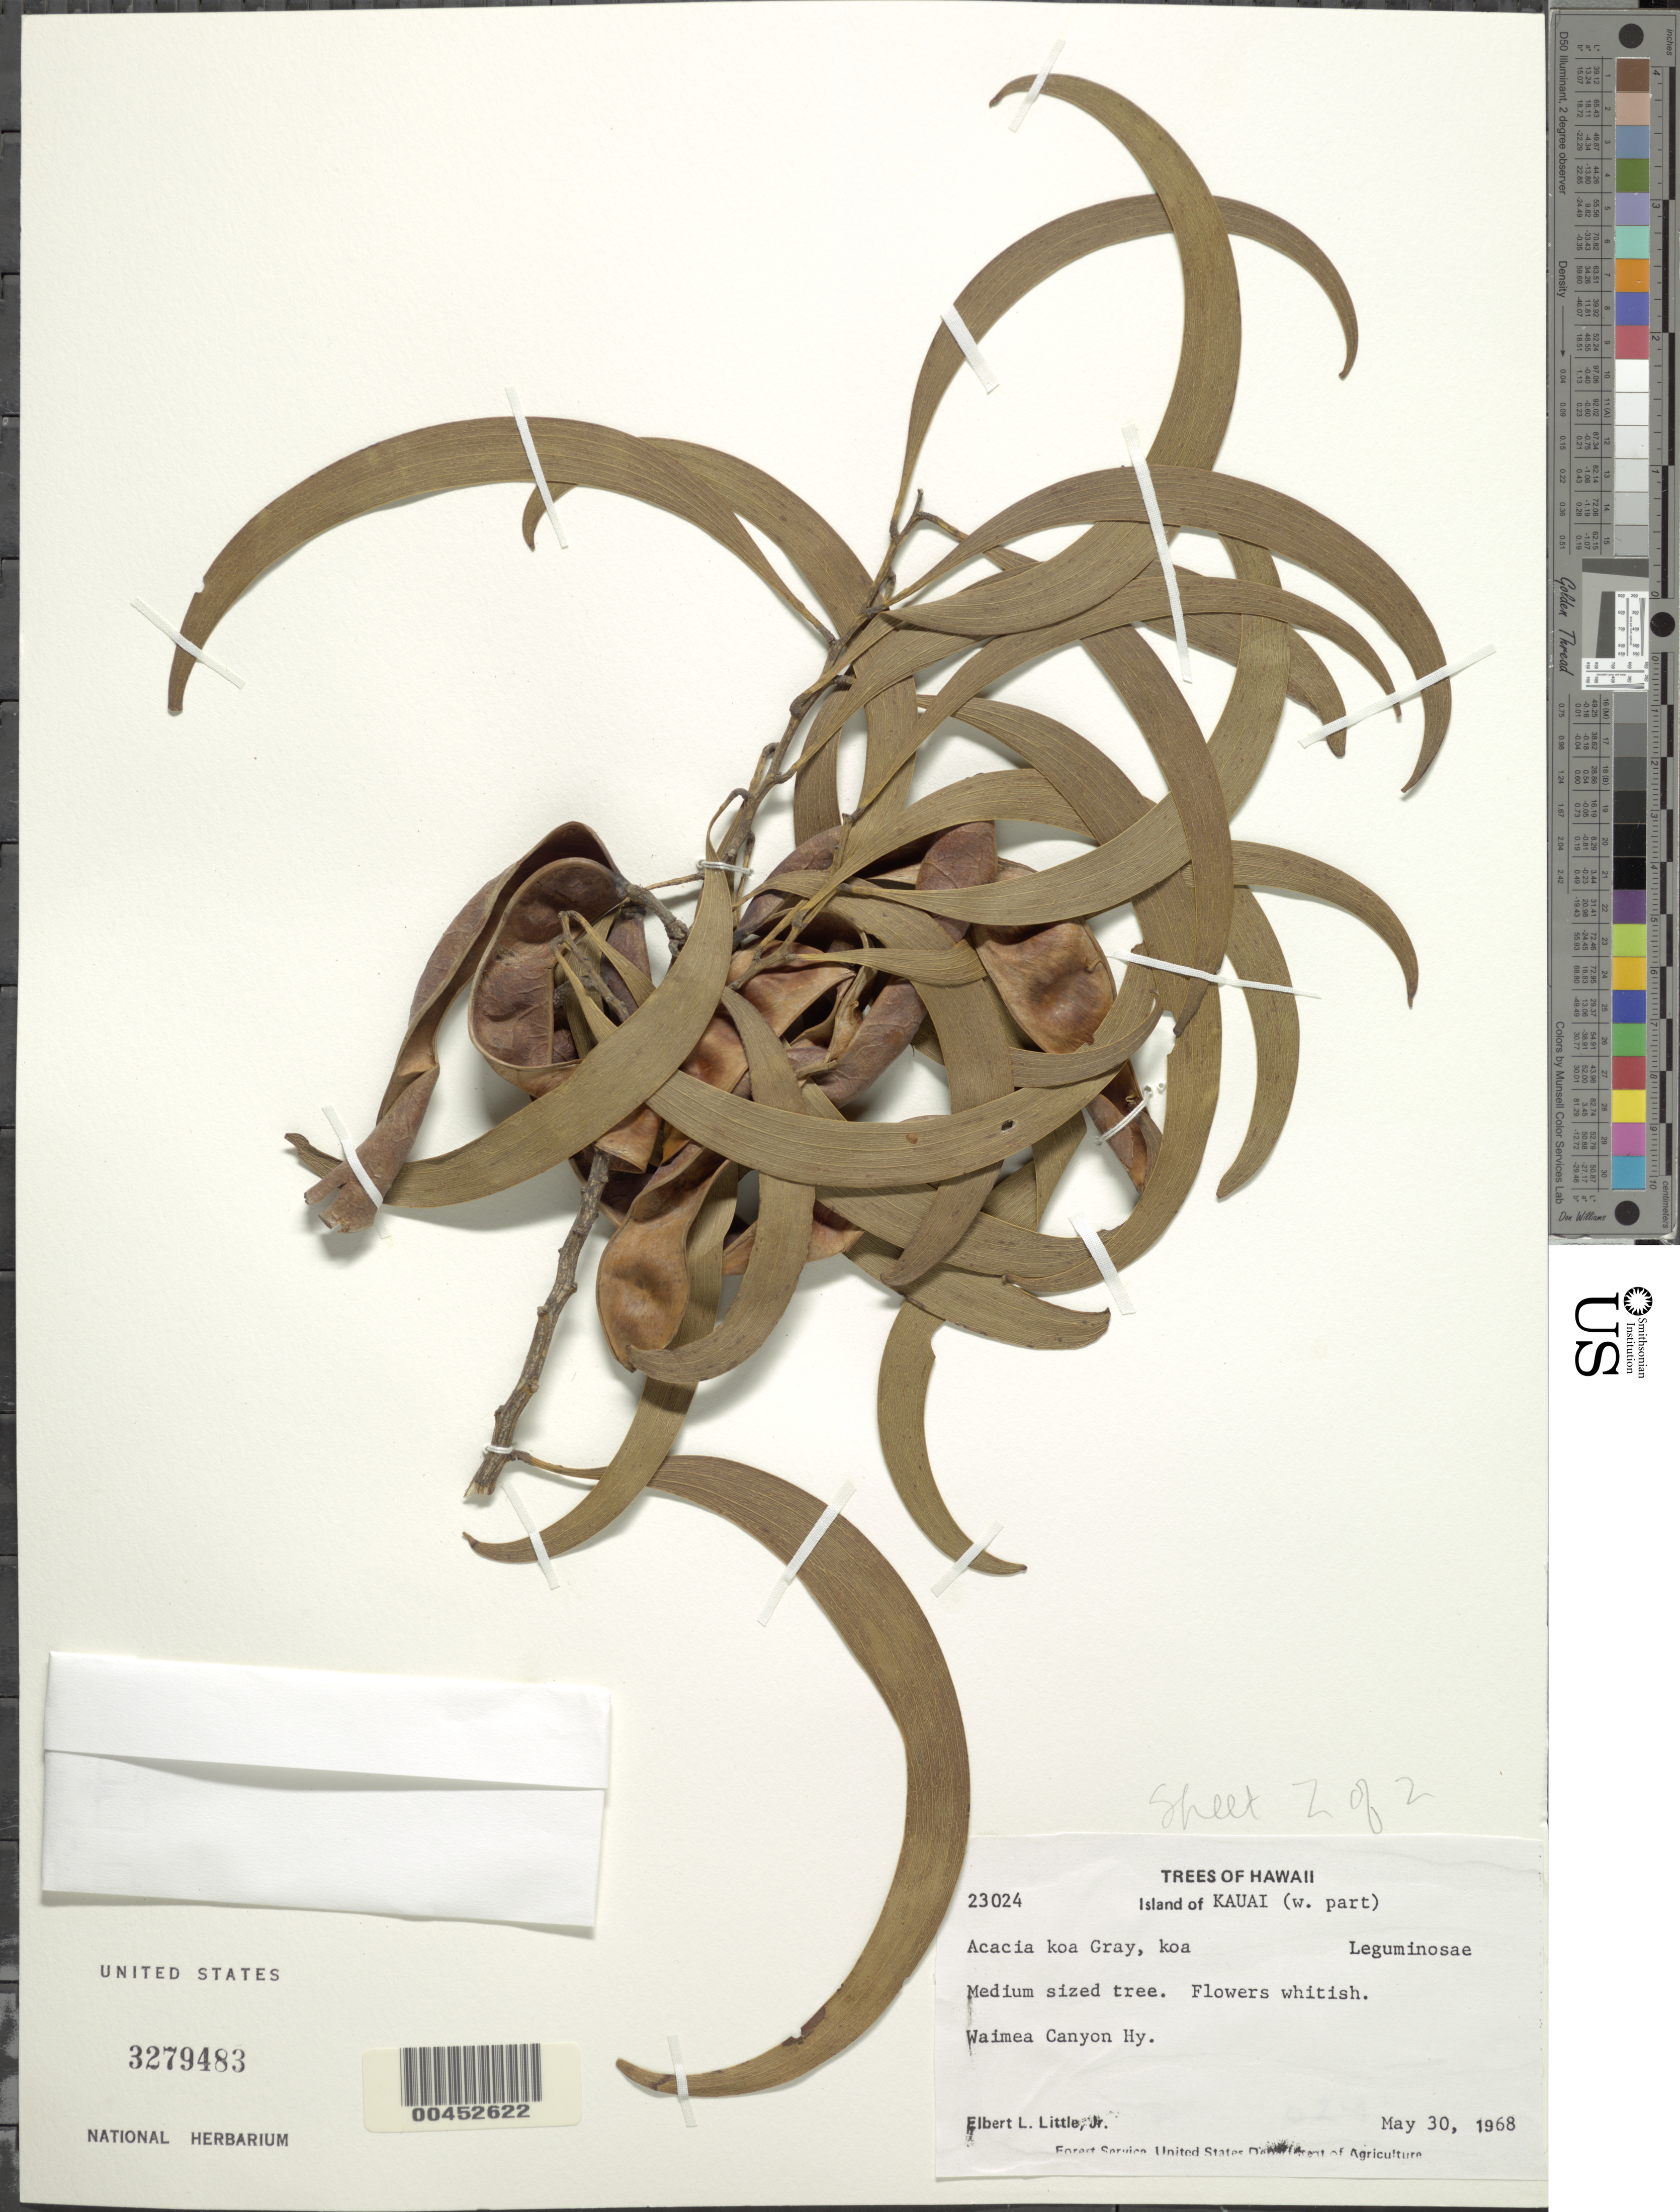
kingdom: Plantae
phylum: Tracheophyta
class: Magnoliopsida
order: Fabales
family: Fabaceae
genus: Acacia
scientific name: Acacia koa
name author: A. Gray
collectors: E. L. Little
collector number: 23024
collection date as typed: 30 May 1968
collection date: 1968-05-30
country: United States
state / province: Hawaii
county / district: Kauai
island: Kaua'i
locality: W part of Kauai, Waimea Canyon Highway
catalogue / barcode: US 3279483